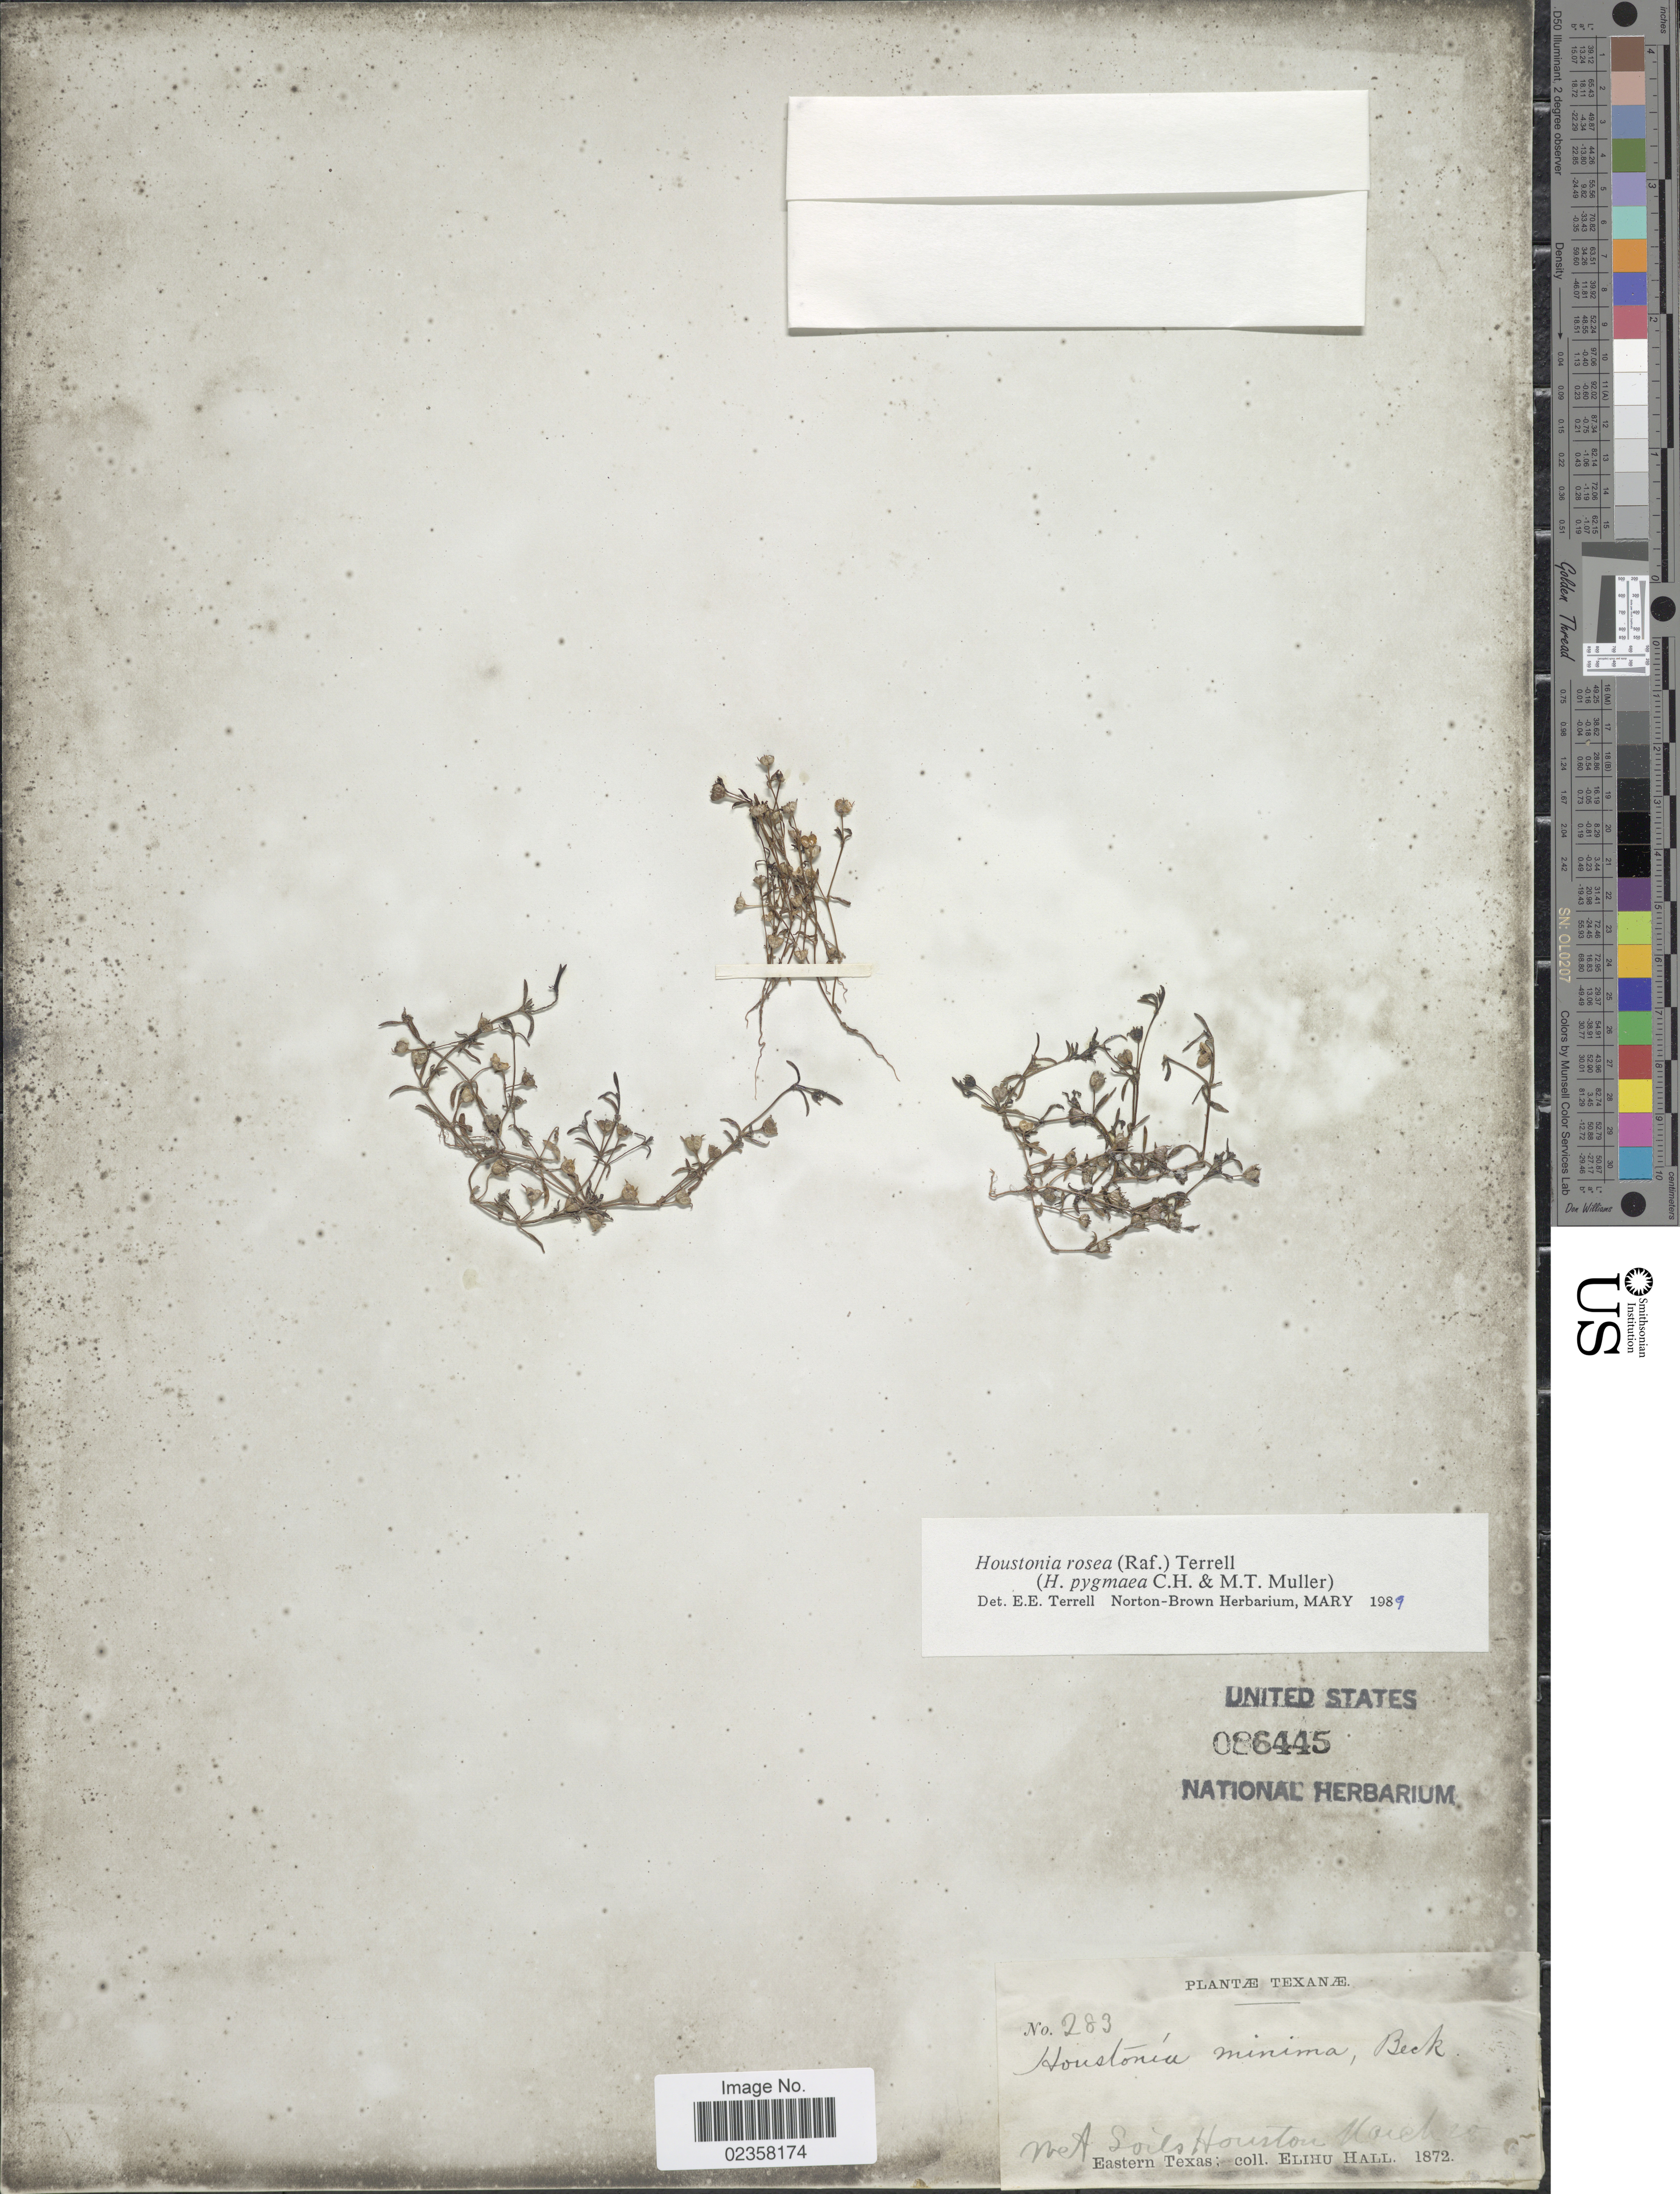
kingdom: Plantae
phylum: Tracheophyta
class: Magnoliopsida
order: Gentianales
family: Rubiaceae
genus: Houstonia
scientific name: Houstonia rosea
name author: (Raf.) Terrell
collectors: E. Hall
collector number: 283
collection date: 1872-03-28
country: United States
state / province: Texas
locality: Houston, Eastern Texas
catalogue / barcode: US 86445